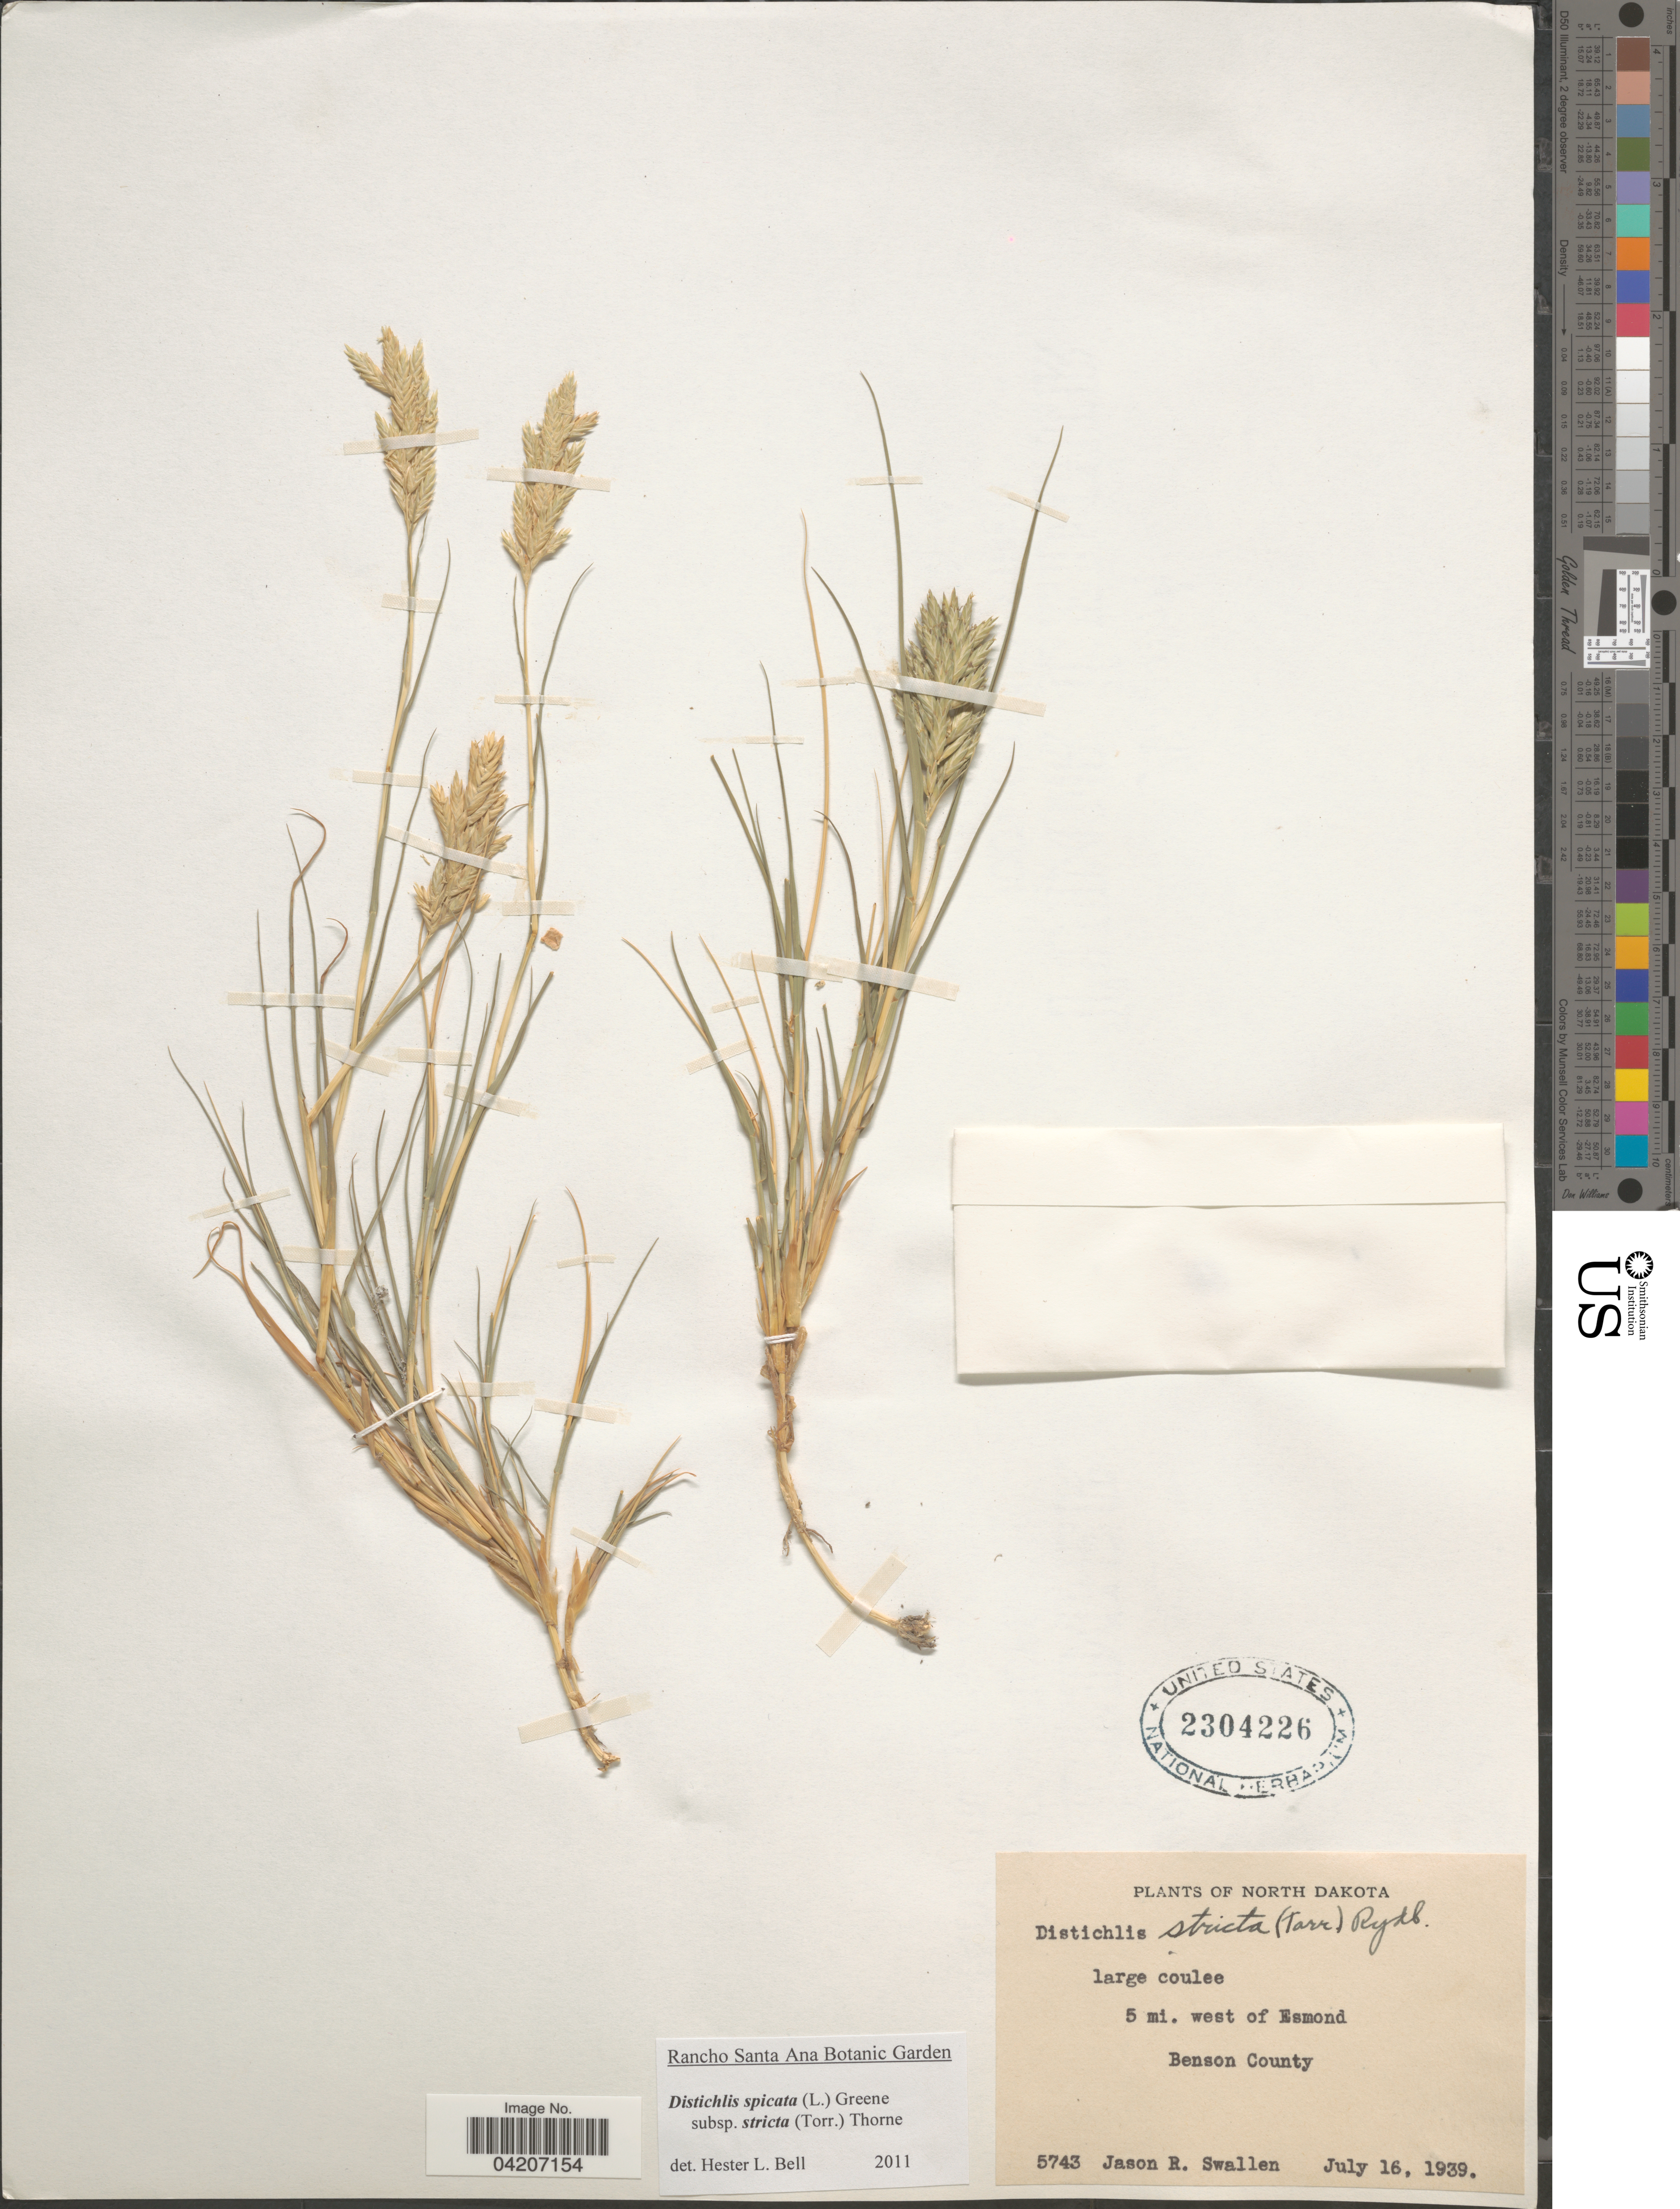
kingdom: Plantae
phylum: Tracheophyta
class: Liliopsida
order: Poales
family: Poaceae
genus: Distichlis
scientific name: Distichlis spicata subsp. stricta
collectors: J. R. Swallen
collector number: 5743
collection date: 1939-07-16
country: United States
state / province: North Dakota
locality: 5 mi. west of Esmond. Benson County.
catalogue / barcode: US 2304226